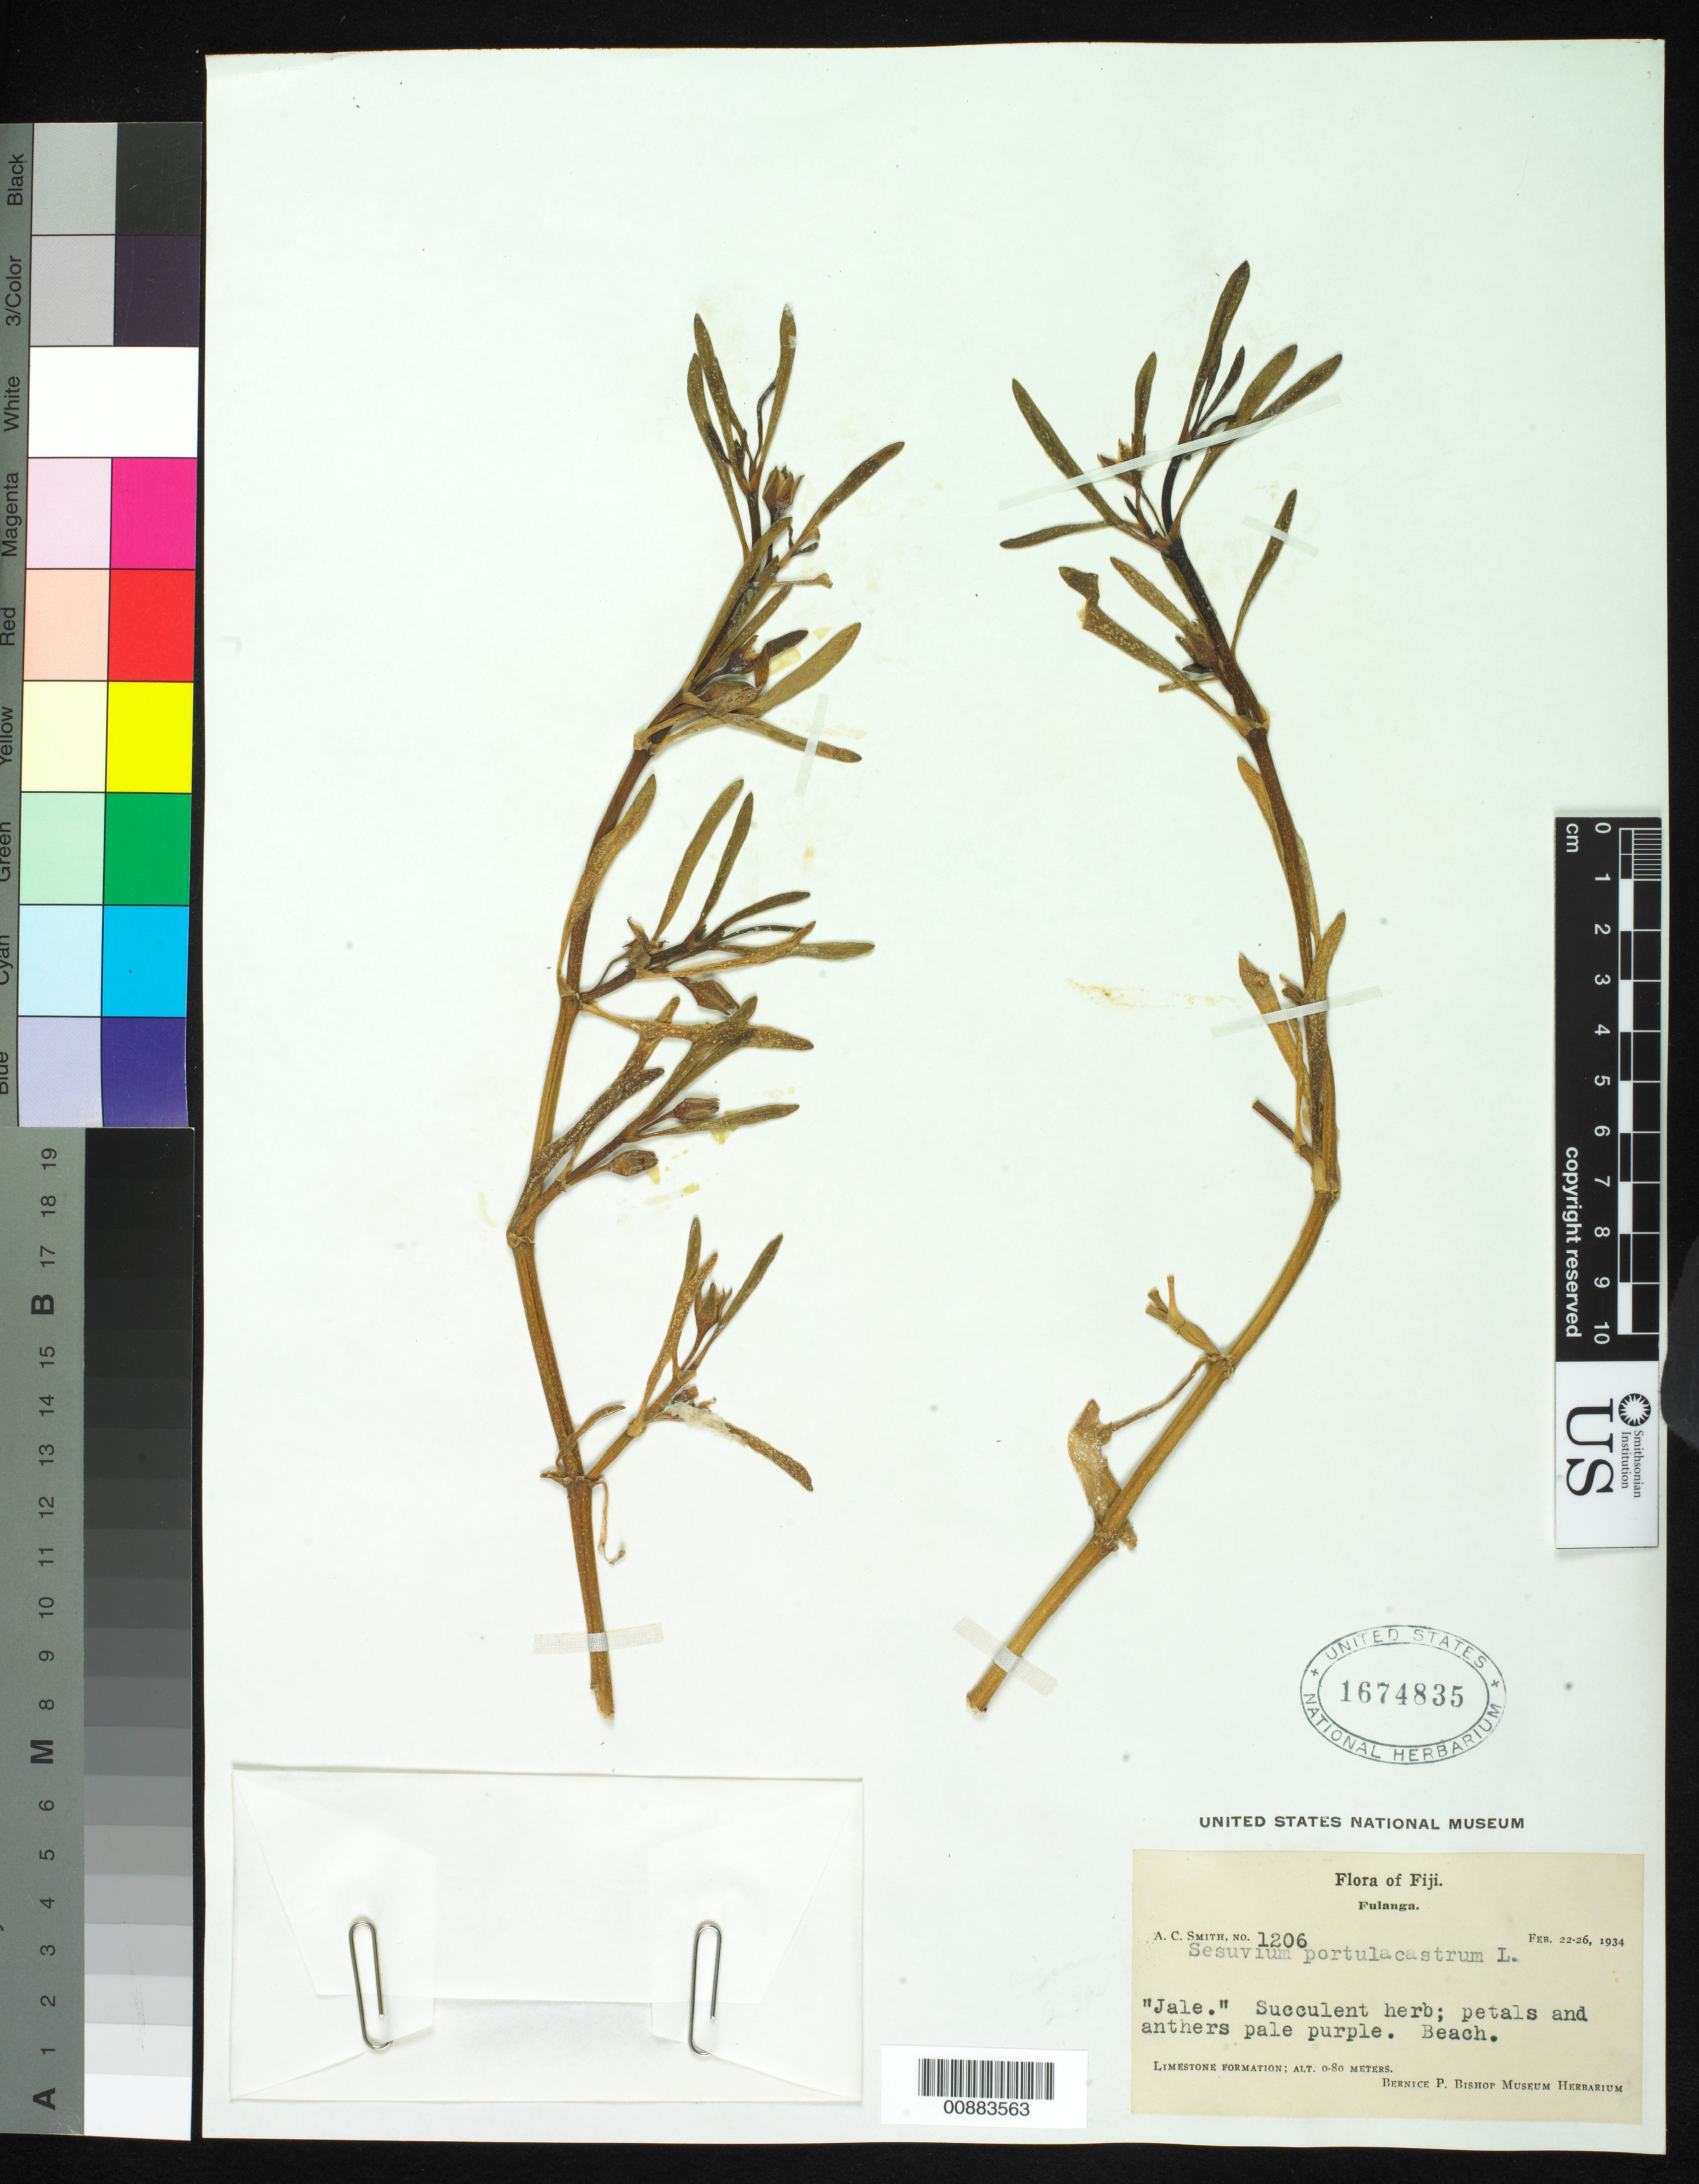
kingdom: Plantae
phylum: Tracheophyta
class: Magnoliopsida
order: Caryophyllales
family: Aizoaceae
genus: Sesuvium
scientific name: Sesuvium portulacastrum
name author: (L.) L.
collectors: C. A. Smith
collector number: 1206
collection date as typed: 22 Feb 1934 to 26 Feb 1934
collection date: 1934-02-22/1934-02-26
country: Fiji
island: Fulaga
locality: Fulanga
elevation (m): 0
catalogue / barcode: US 1674835